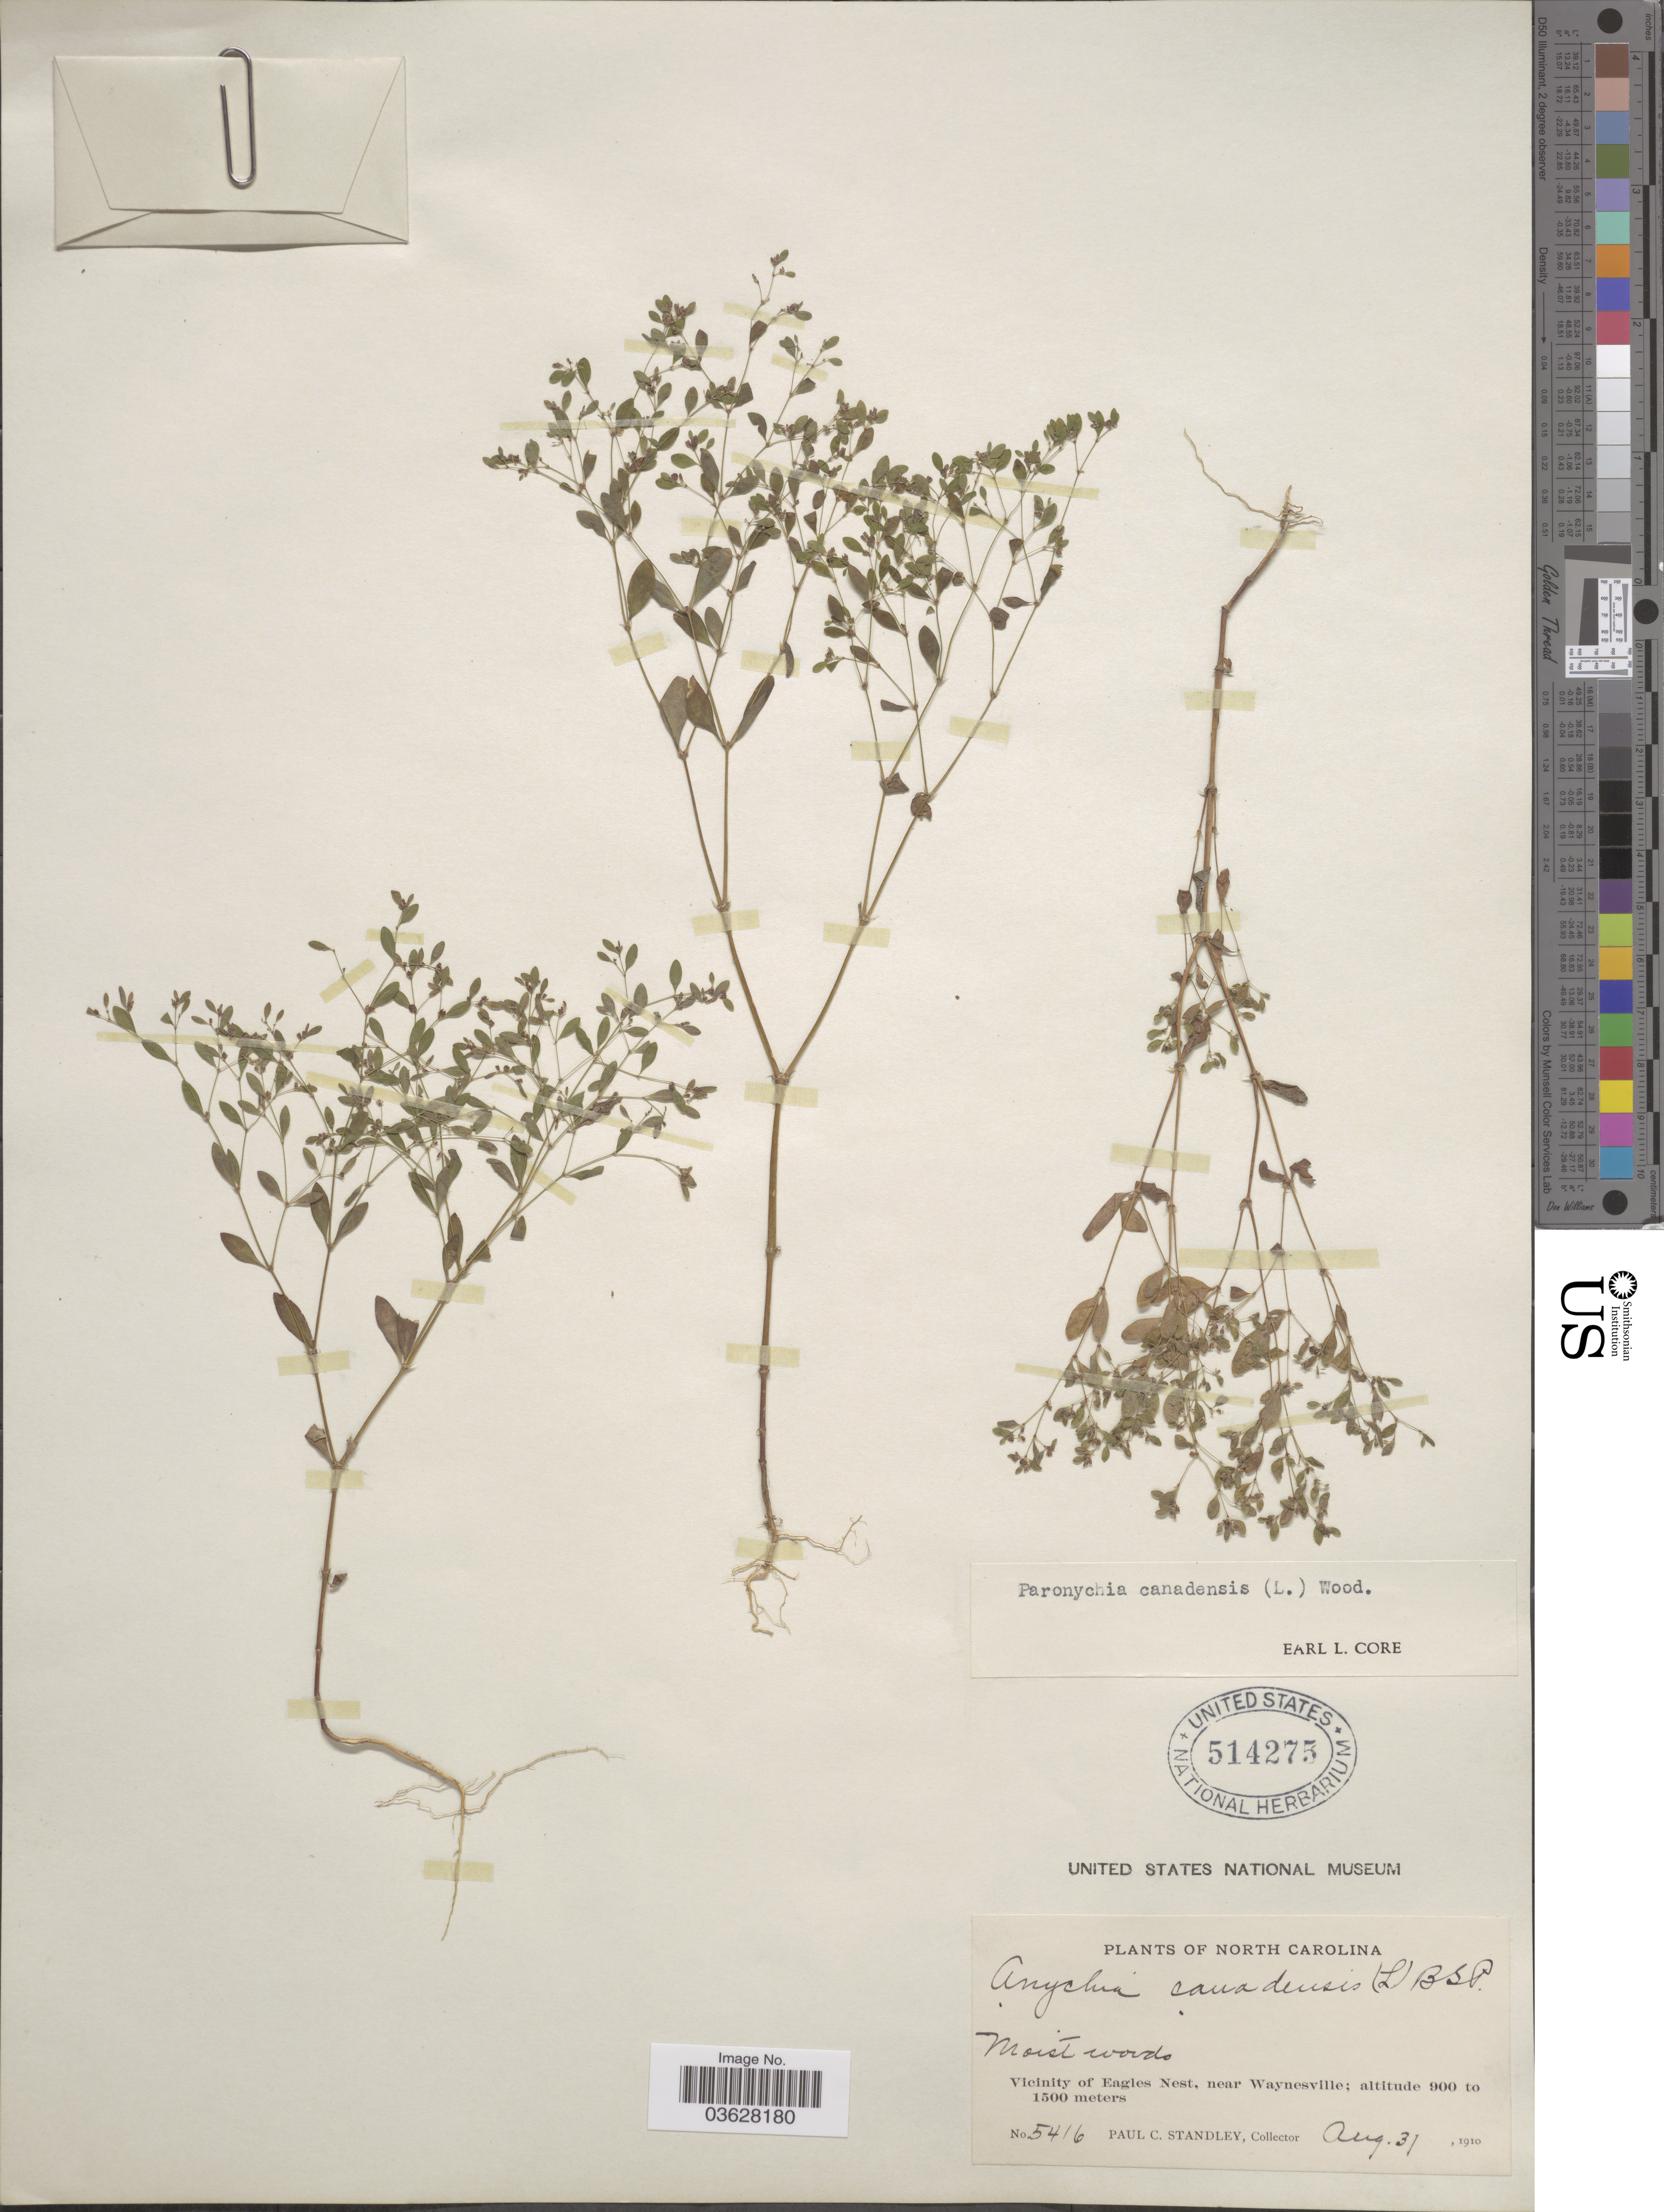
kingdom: Plantae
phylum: Tracheophyta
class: Magnoliopsida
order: Caryophyllales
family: Caryophyllaceae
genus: Paronychia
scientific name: Paronychia canadensis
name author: (L.) Alph. Wood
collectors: P. C. Standley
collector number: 5416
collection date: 1910-08-31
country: United States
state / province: North Carolina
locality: Vicinity of Eagles Nest, near Waynesville.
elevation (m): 900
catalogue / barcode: US 514275